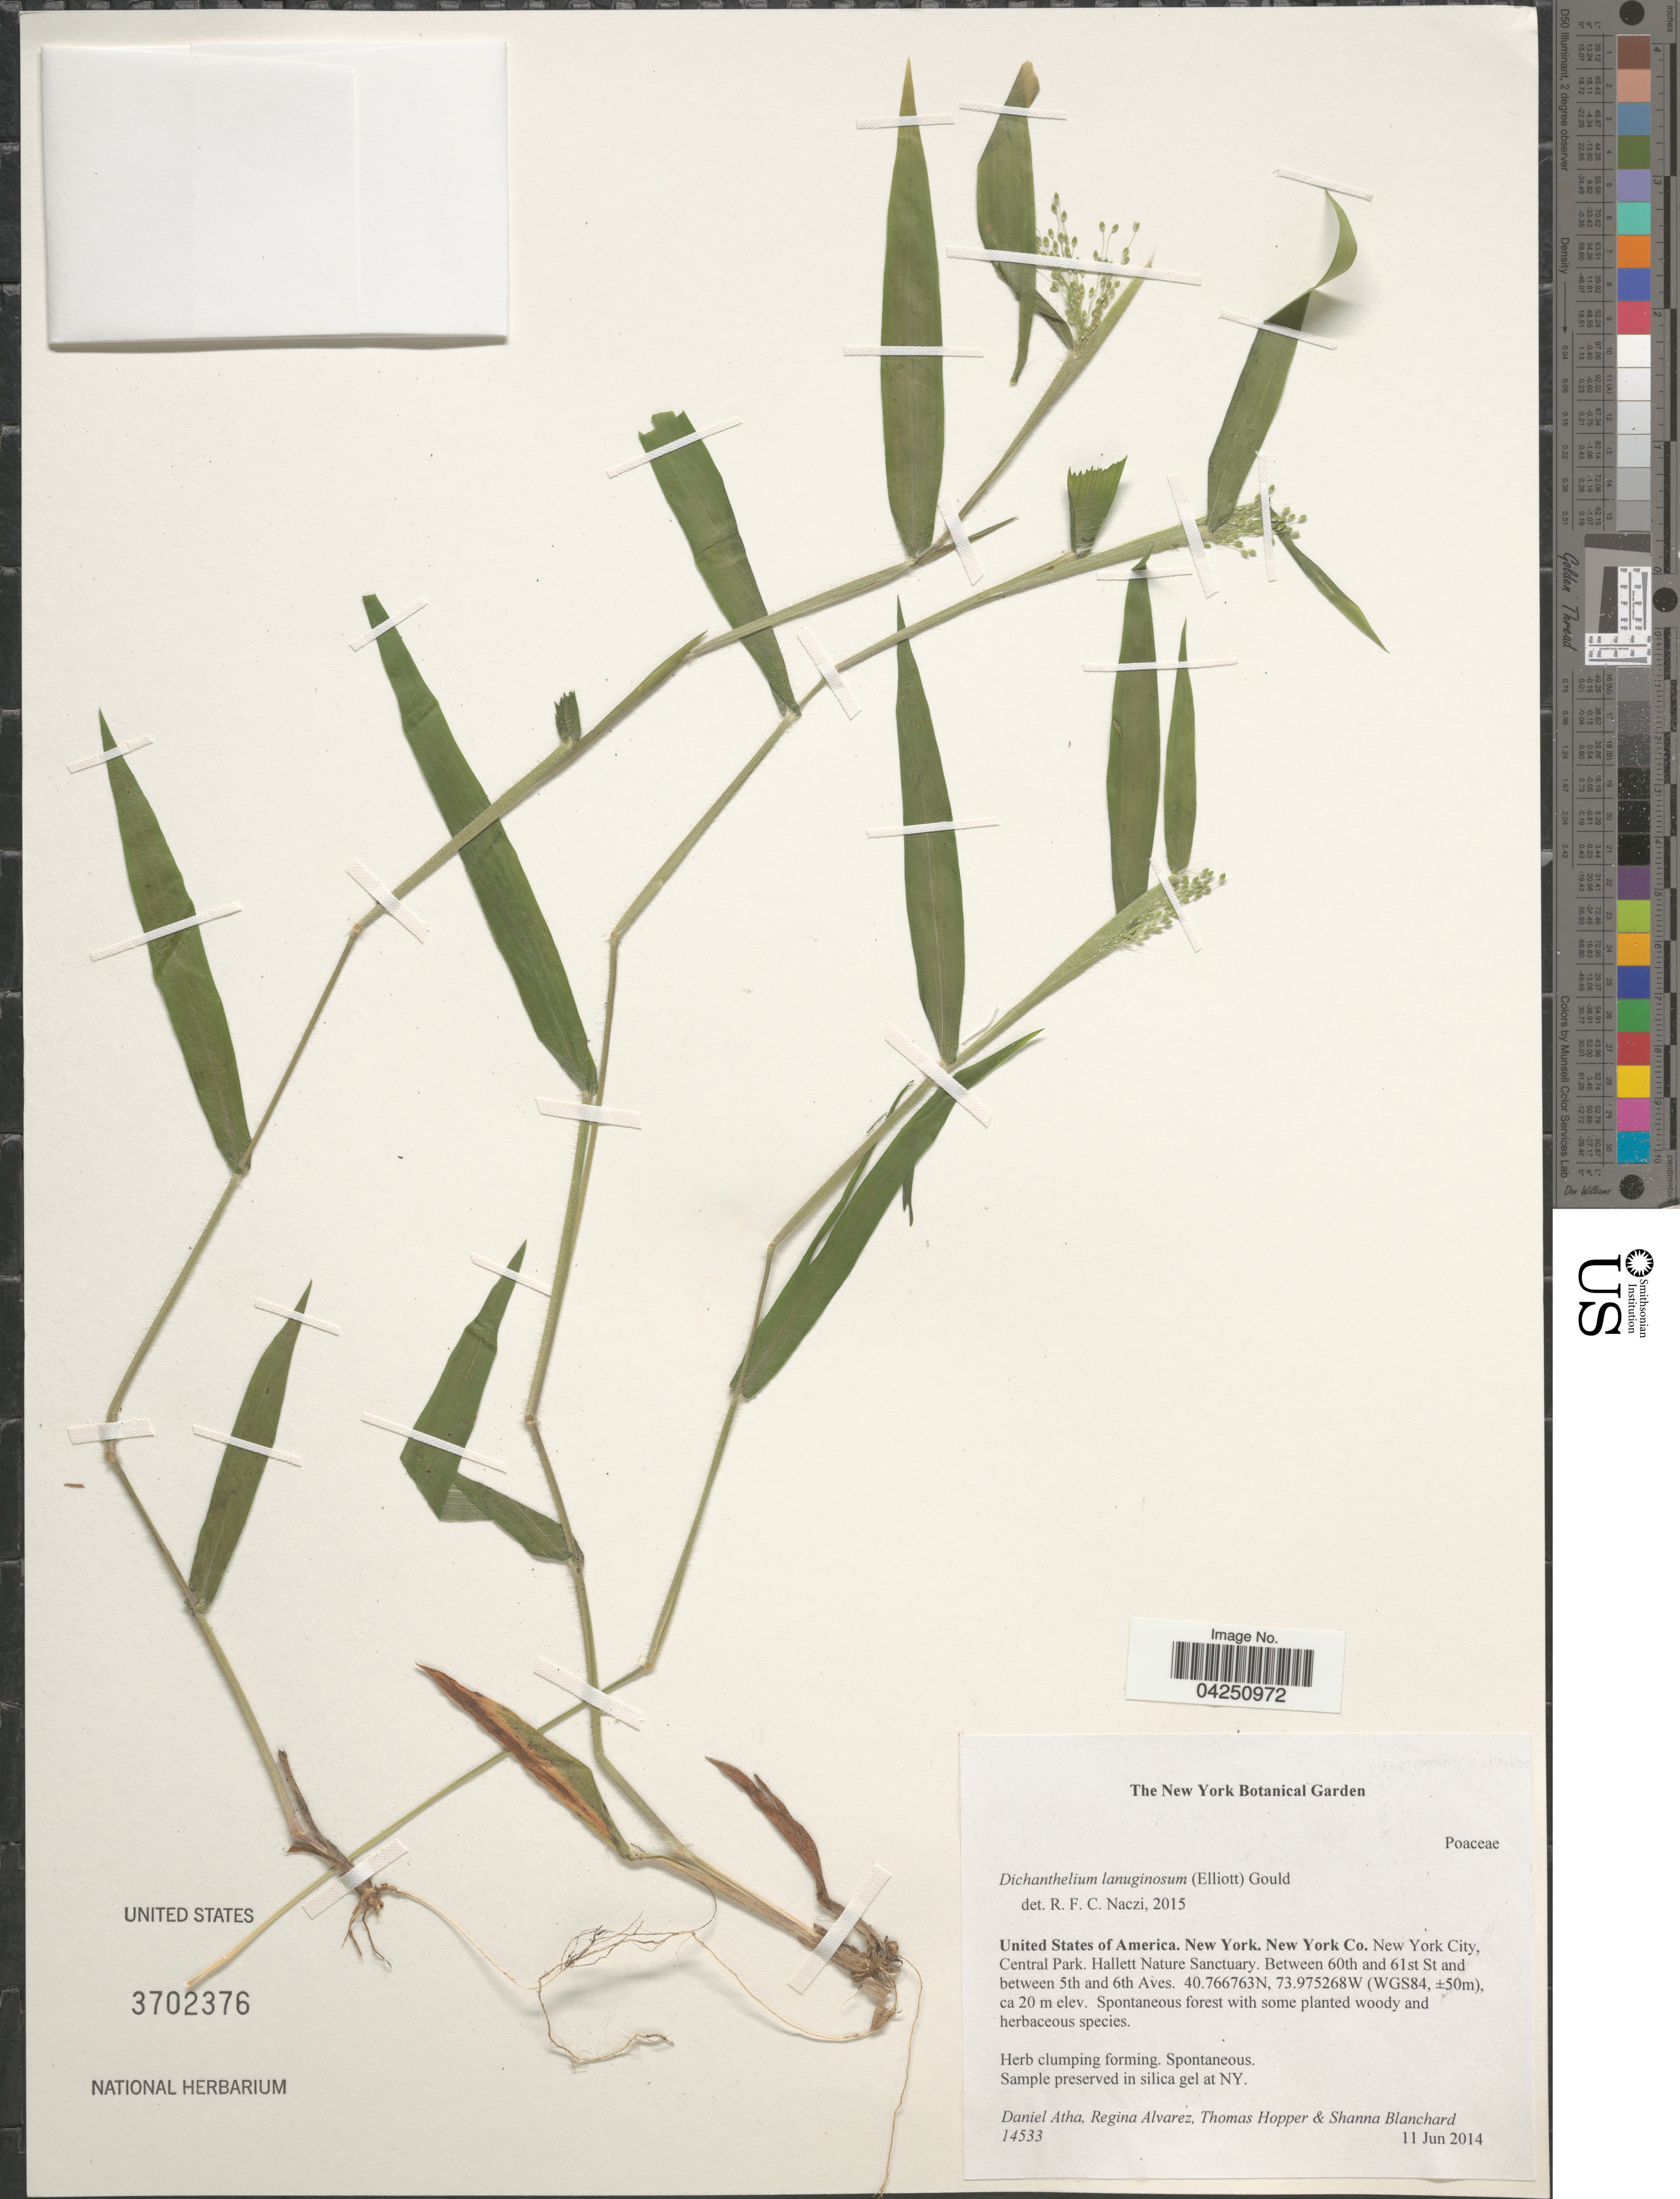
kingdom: Plantae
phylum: Tracheophyta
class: Liliopsida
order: Poales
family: Poaceae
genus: Dichanthelium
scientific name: Dichanthelium acuminatum var. acuminatum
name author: (Sw.) Gould & C.A. Clark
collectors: D. Atha, R. Álvarez, T. Hopper & S. Blanchard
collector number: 14533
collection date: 2014-06-11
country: United States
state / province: New York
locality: New York Co. New York City, Central Park. Hallett Nature Sanctuary. Between 60th and 61st St and between 5th and 6th Aves. (WGS84, ±50m).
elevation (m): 20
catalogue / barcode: US 3702376